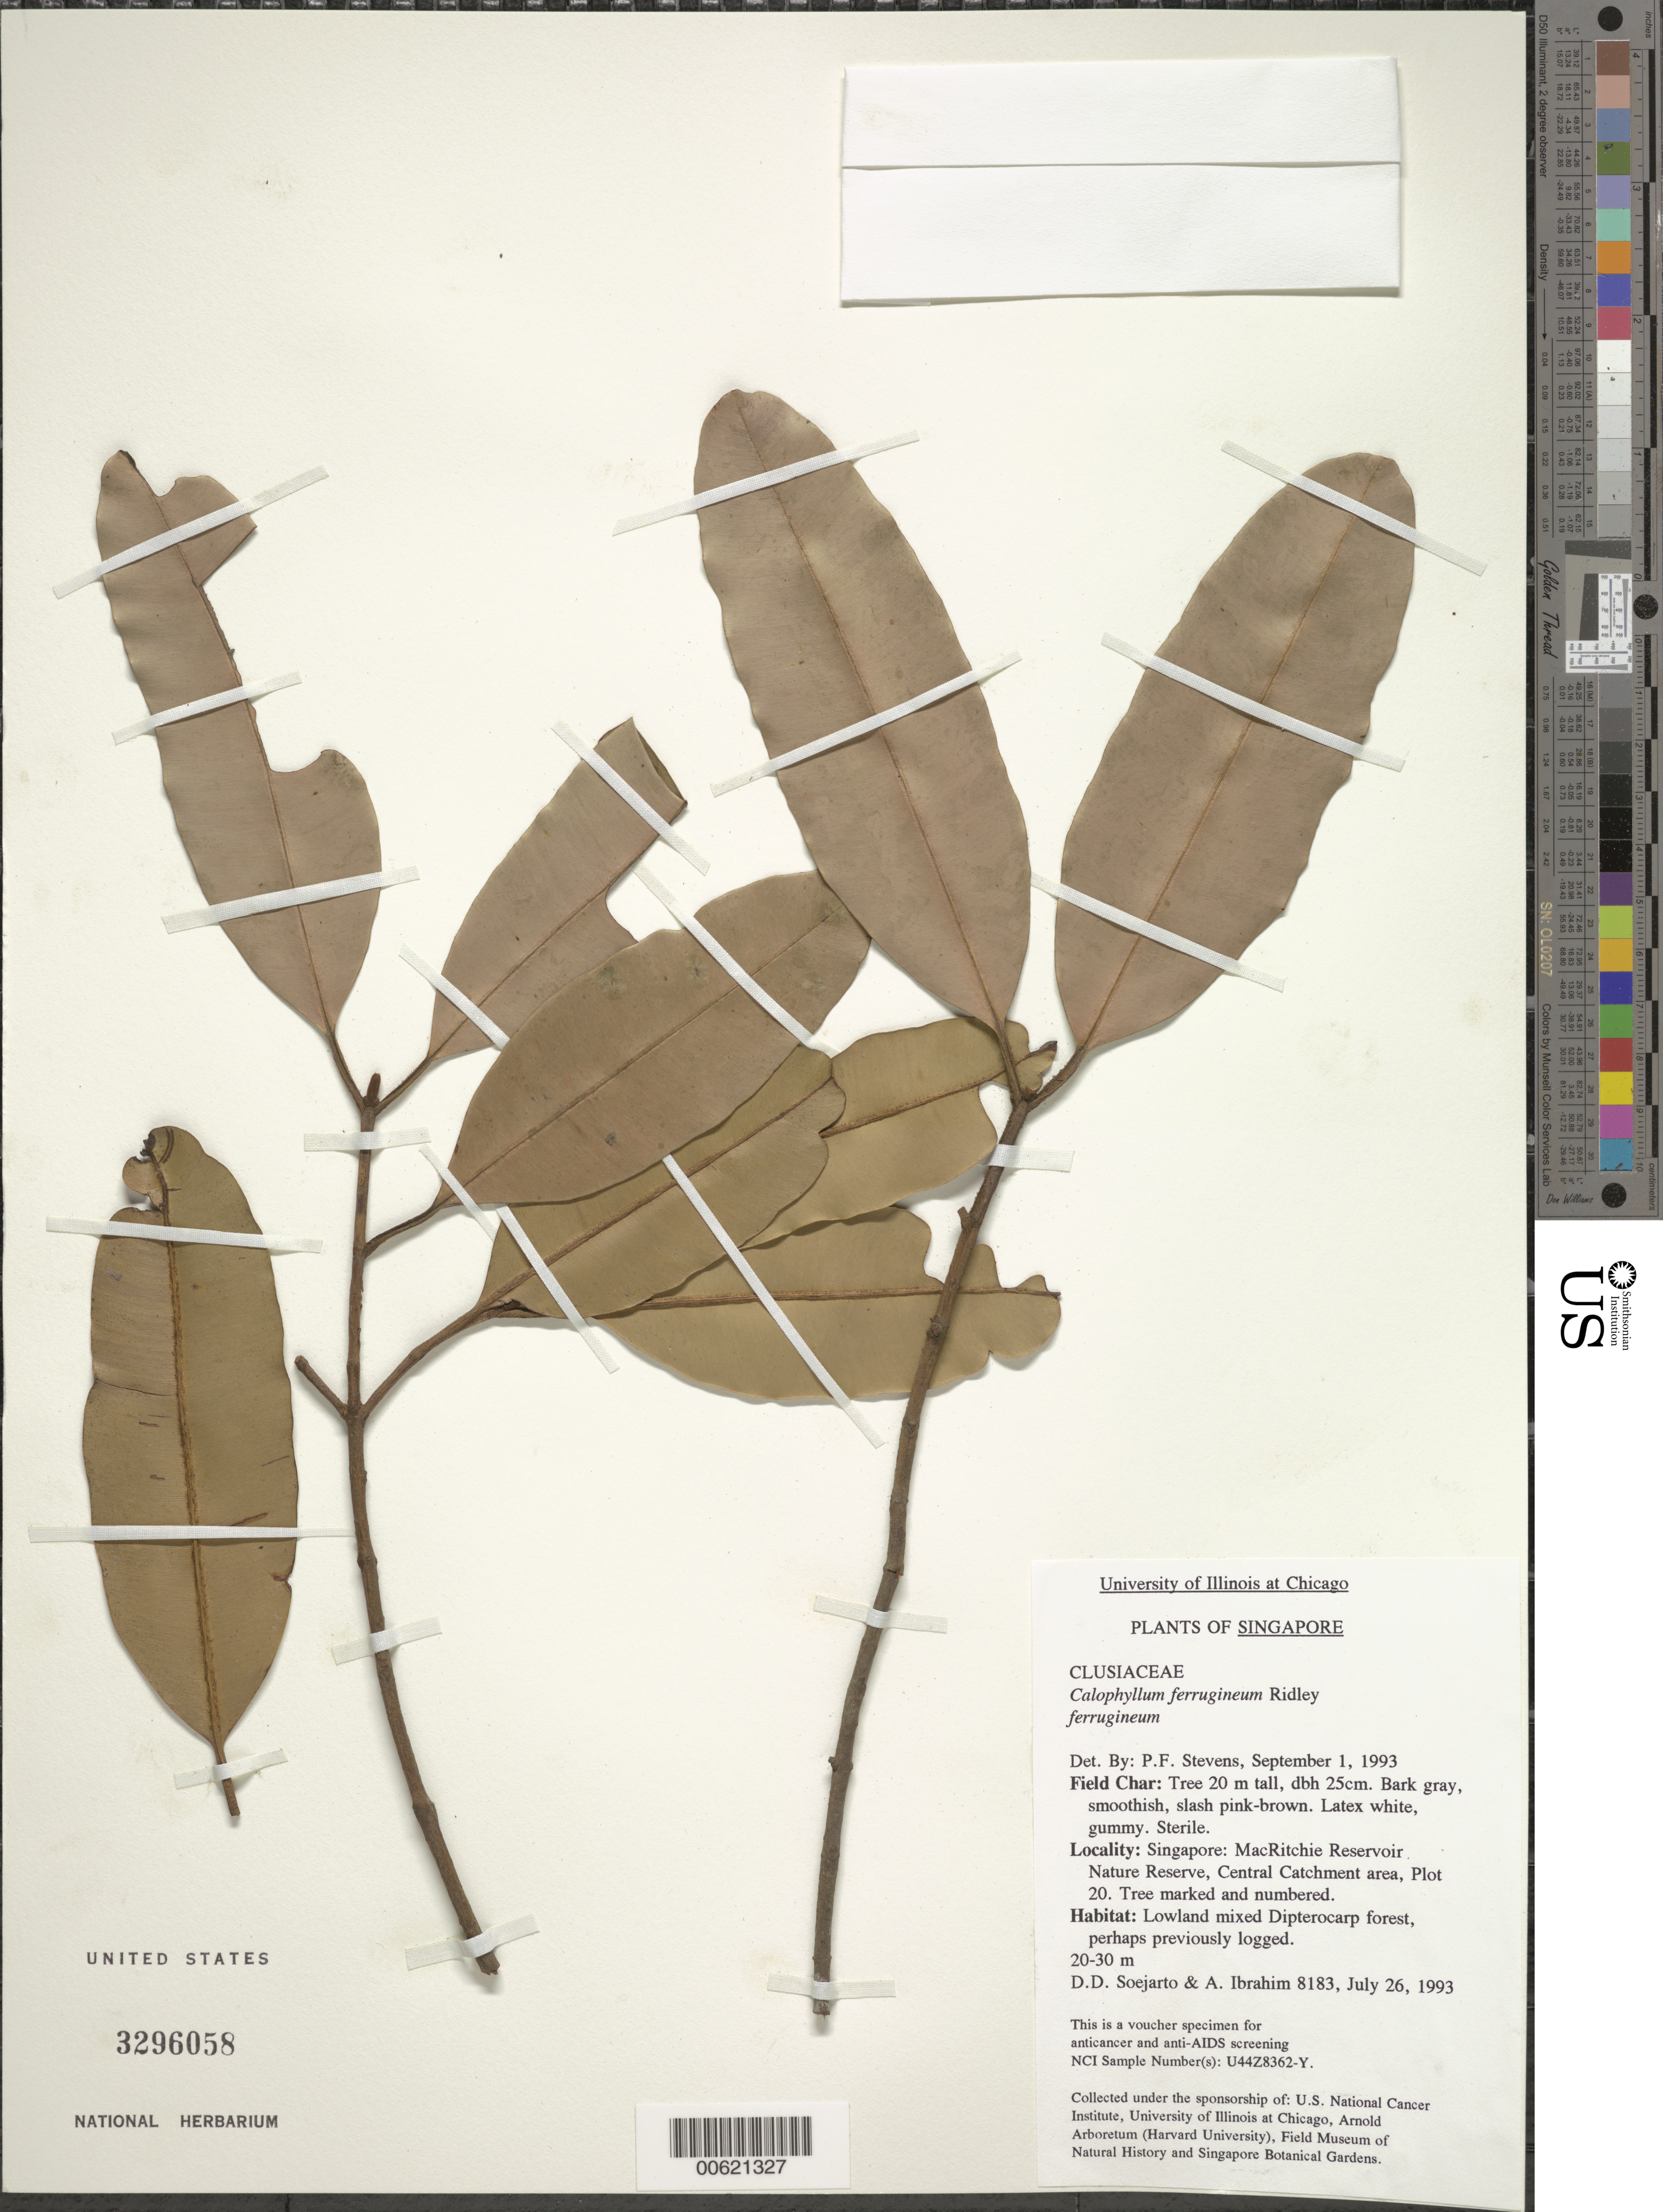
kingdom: Plantae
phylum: Tracheophyta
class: Magnoliopsida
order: Malpighiales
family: Calophyllaceae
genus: Calophyllum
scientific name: Calophyllum ferrugineum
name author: Merr.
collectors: A. Ibrahim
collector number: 8183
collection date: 1993-07-26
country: Singapore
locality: MacRitchie Reservoir Nature Reserve, Central Catchment area, Plot 20.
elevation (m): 20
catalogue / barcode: US 3296058